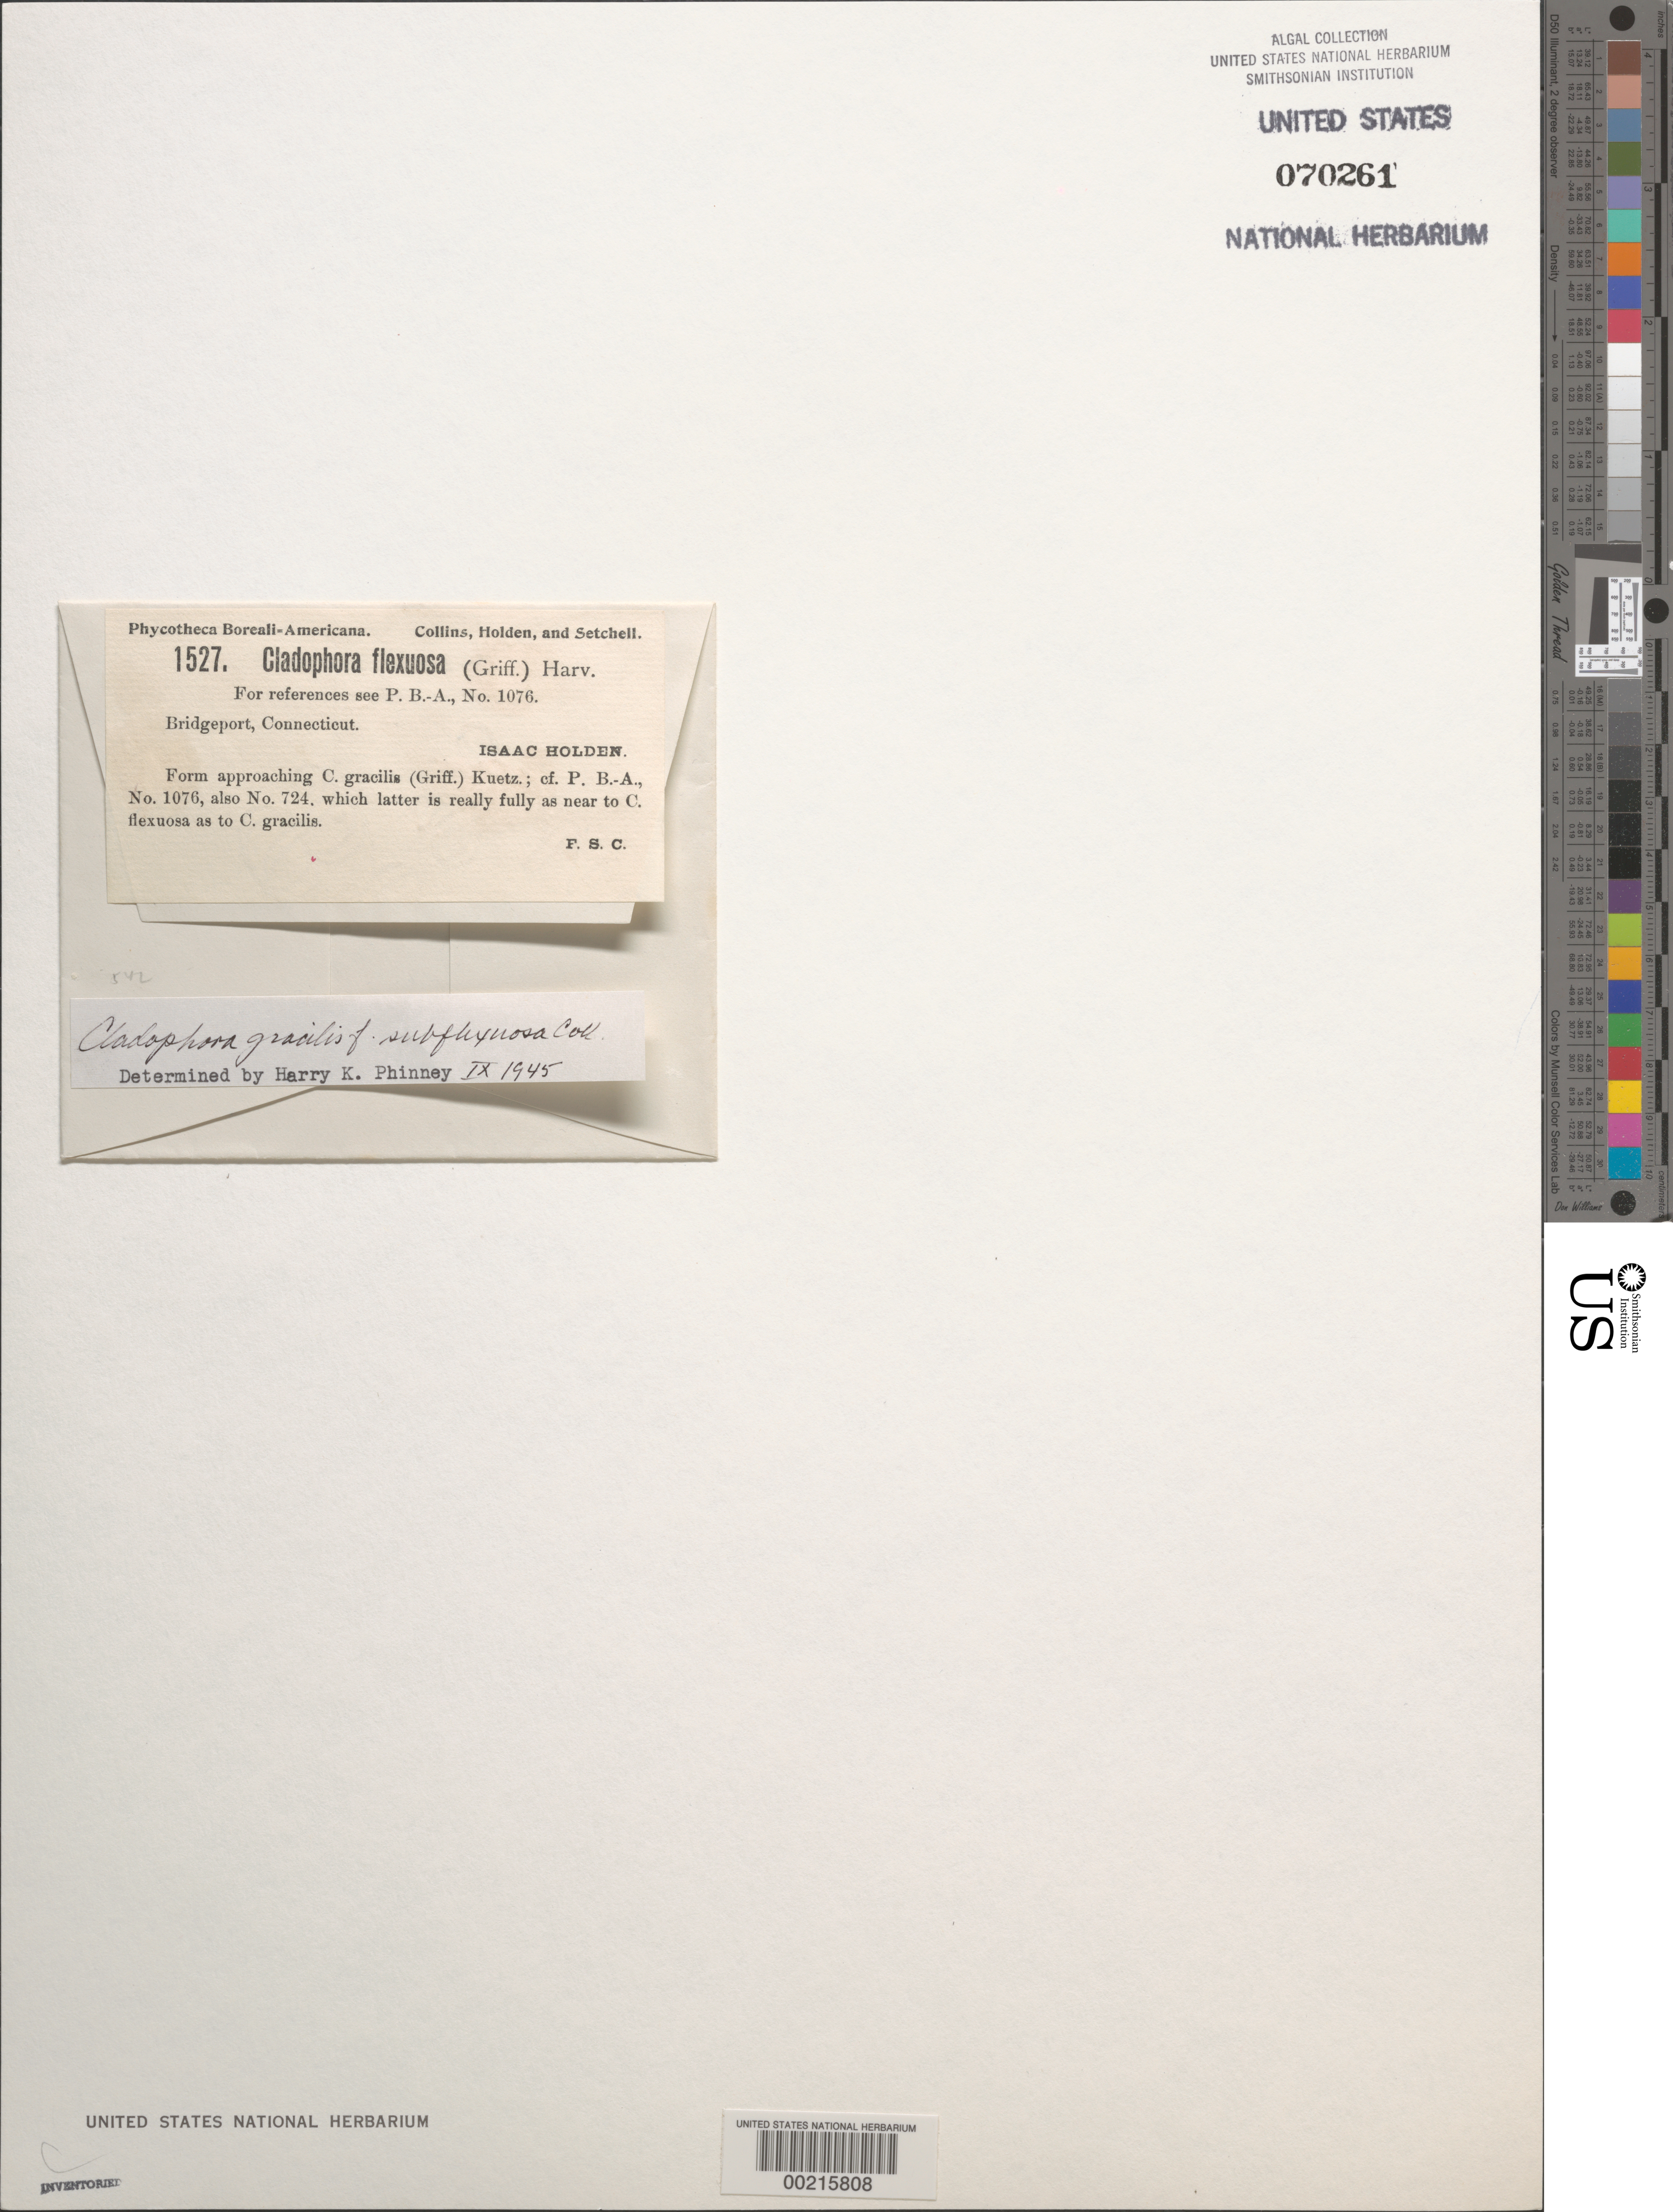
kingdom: Plantae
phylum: Chlorophyta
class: Ulvophyceae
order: Cladophorales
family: Cladophoraceae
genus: Cladophora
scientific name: Cladophora gracilis f. subflexuosa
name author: Collins in Collins et al.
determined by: Phinney, H. K.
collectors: I. Holden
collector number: PB-A 1527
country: United States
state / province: Connecticut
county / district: Fairfield County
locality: Bridgeport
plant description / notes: Collins, Holden & Setchell, Phycotheca Boreali-Americana, as Cladophora flexuosa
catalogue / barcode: US 70261